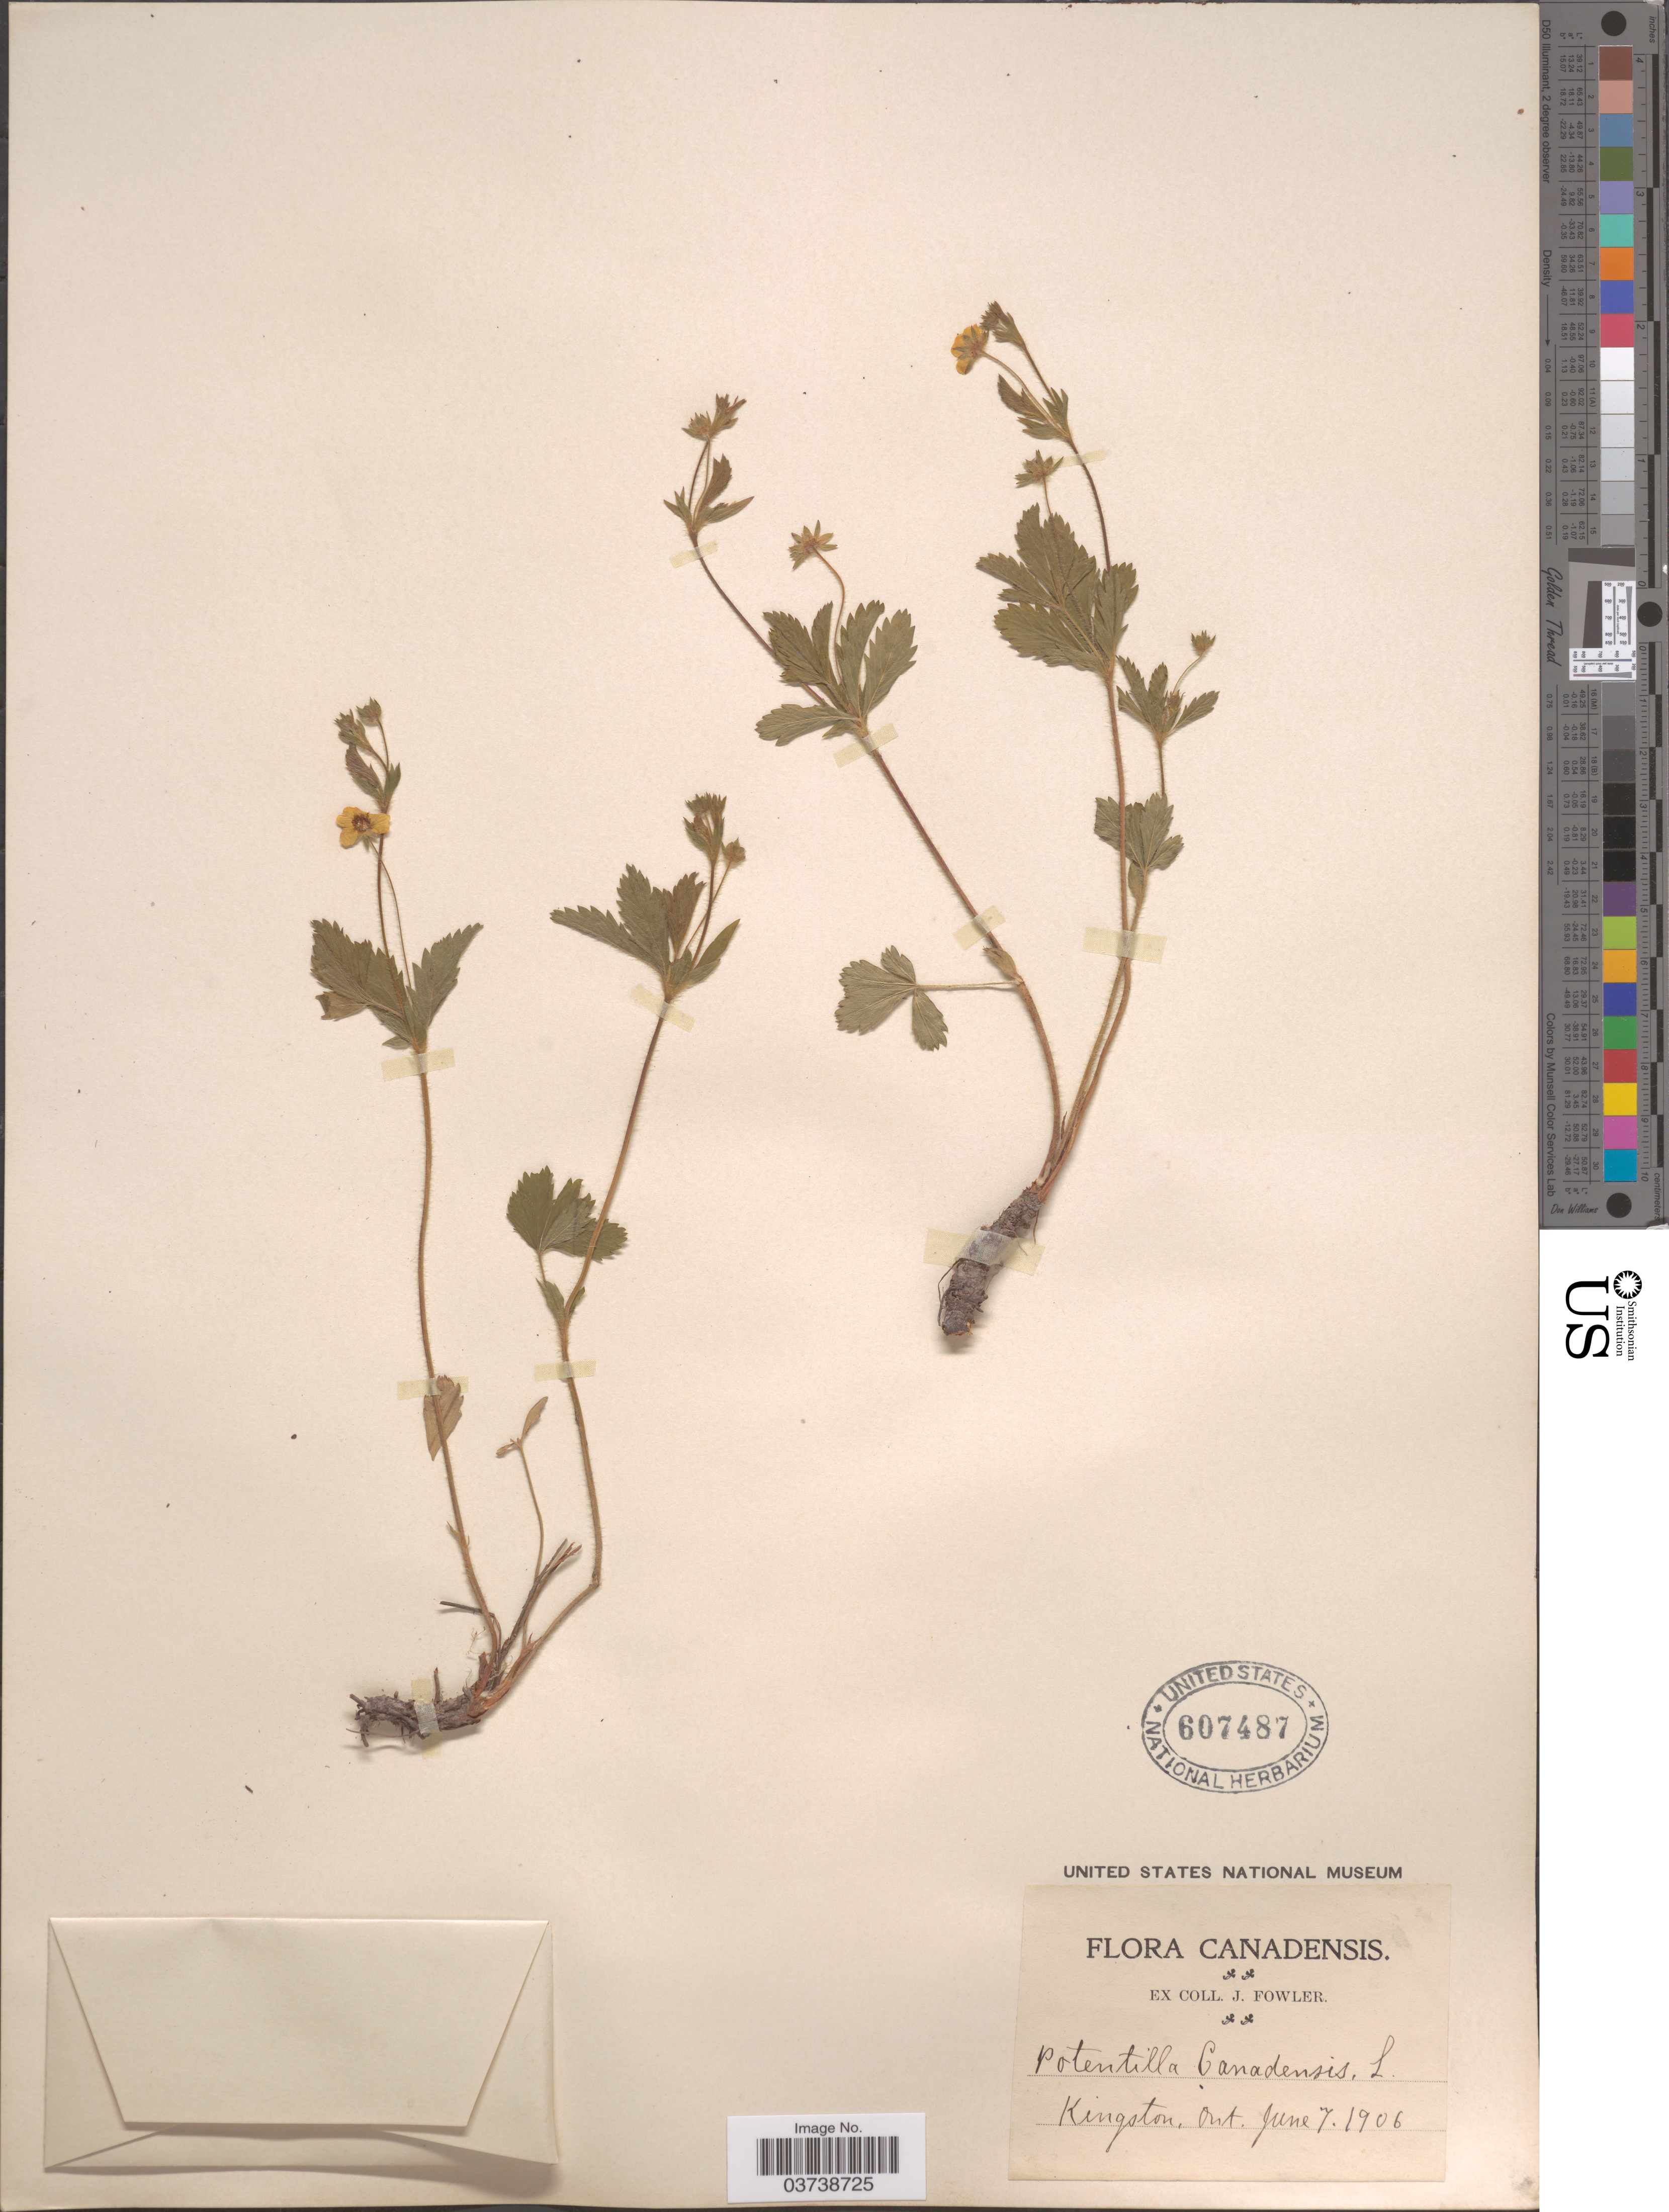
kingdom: Plantae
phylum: Tracheophyta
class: Magnoliopsida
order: Rosales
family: Rosaceae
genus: Potentilla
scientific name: Potentilla canadensis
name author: L.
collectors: J. Fowler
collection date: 1906-06-07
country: Canada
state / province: Ontario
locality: Kingston.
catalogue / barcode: US 607487